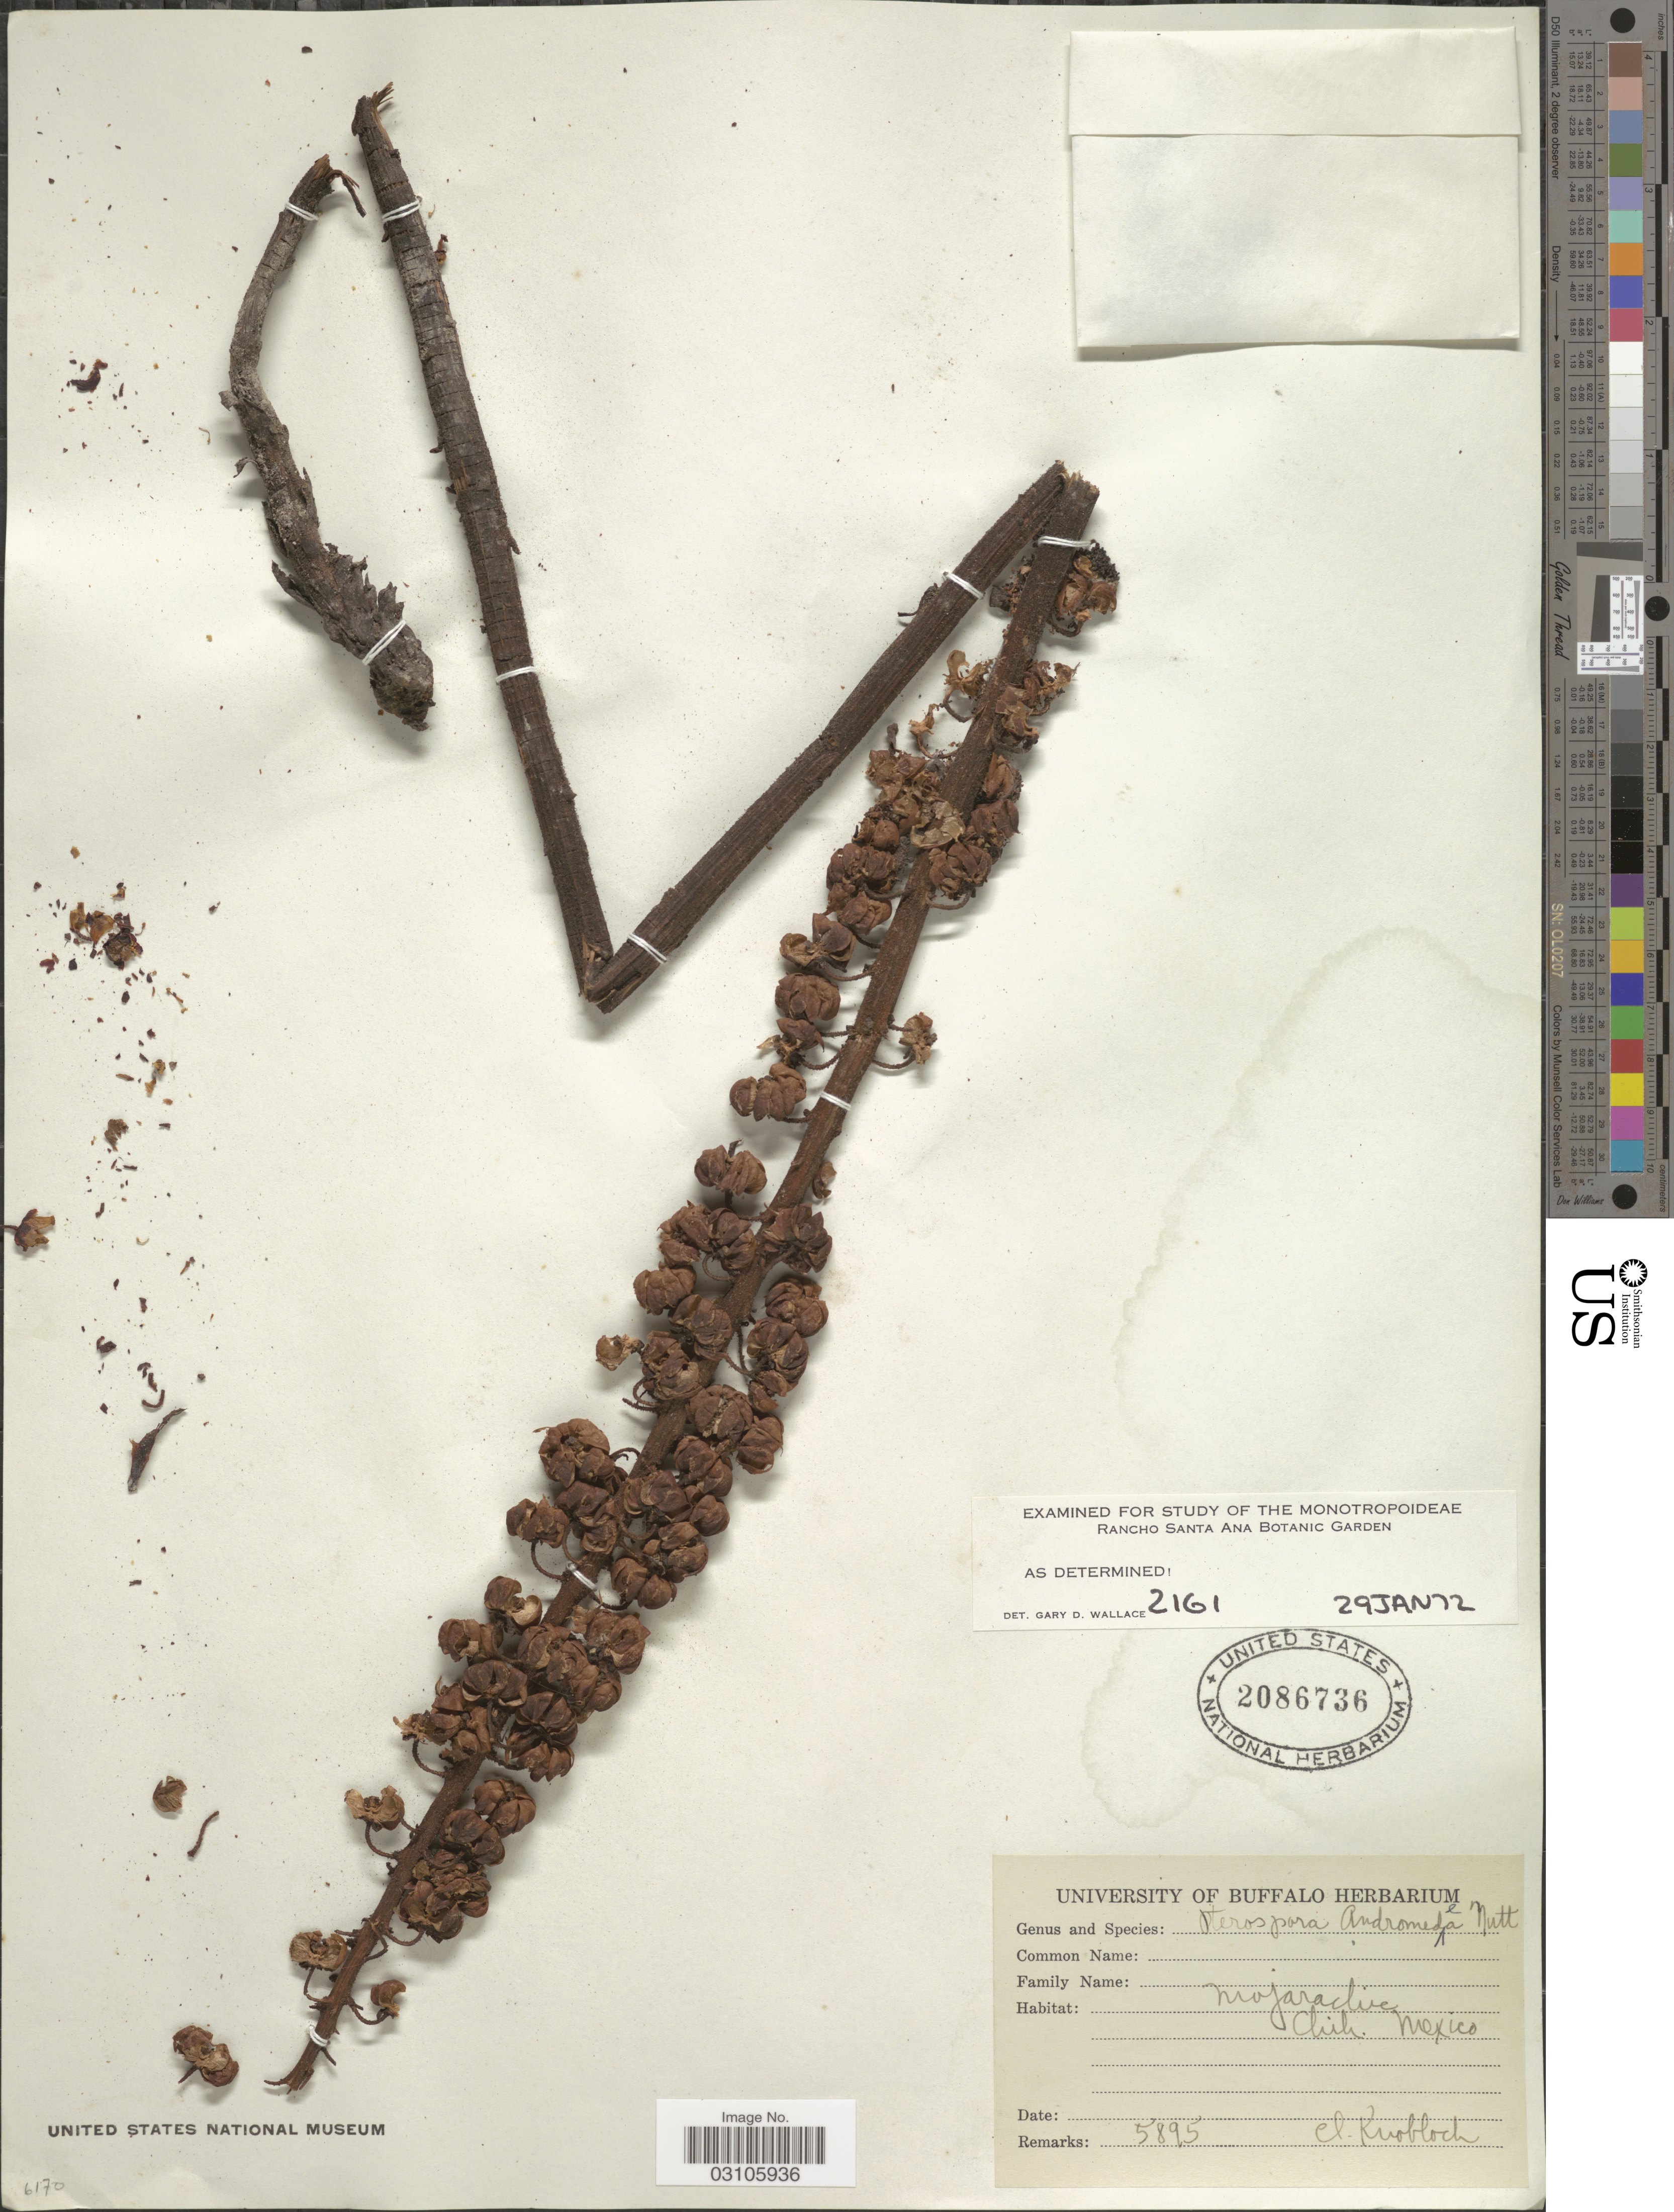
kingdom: Plantae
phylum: Tracheophyta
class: Magnoliopsida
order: Ericales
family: Ericaceae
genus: Pterospora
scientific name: Pterospora andromedea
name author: Nutt.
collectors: C. L. Knobloch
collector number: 5895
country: Mexico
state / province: Chihuahua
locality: Mojarachic. Chih.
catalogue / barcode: US 2086736